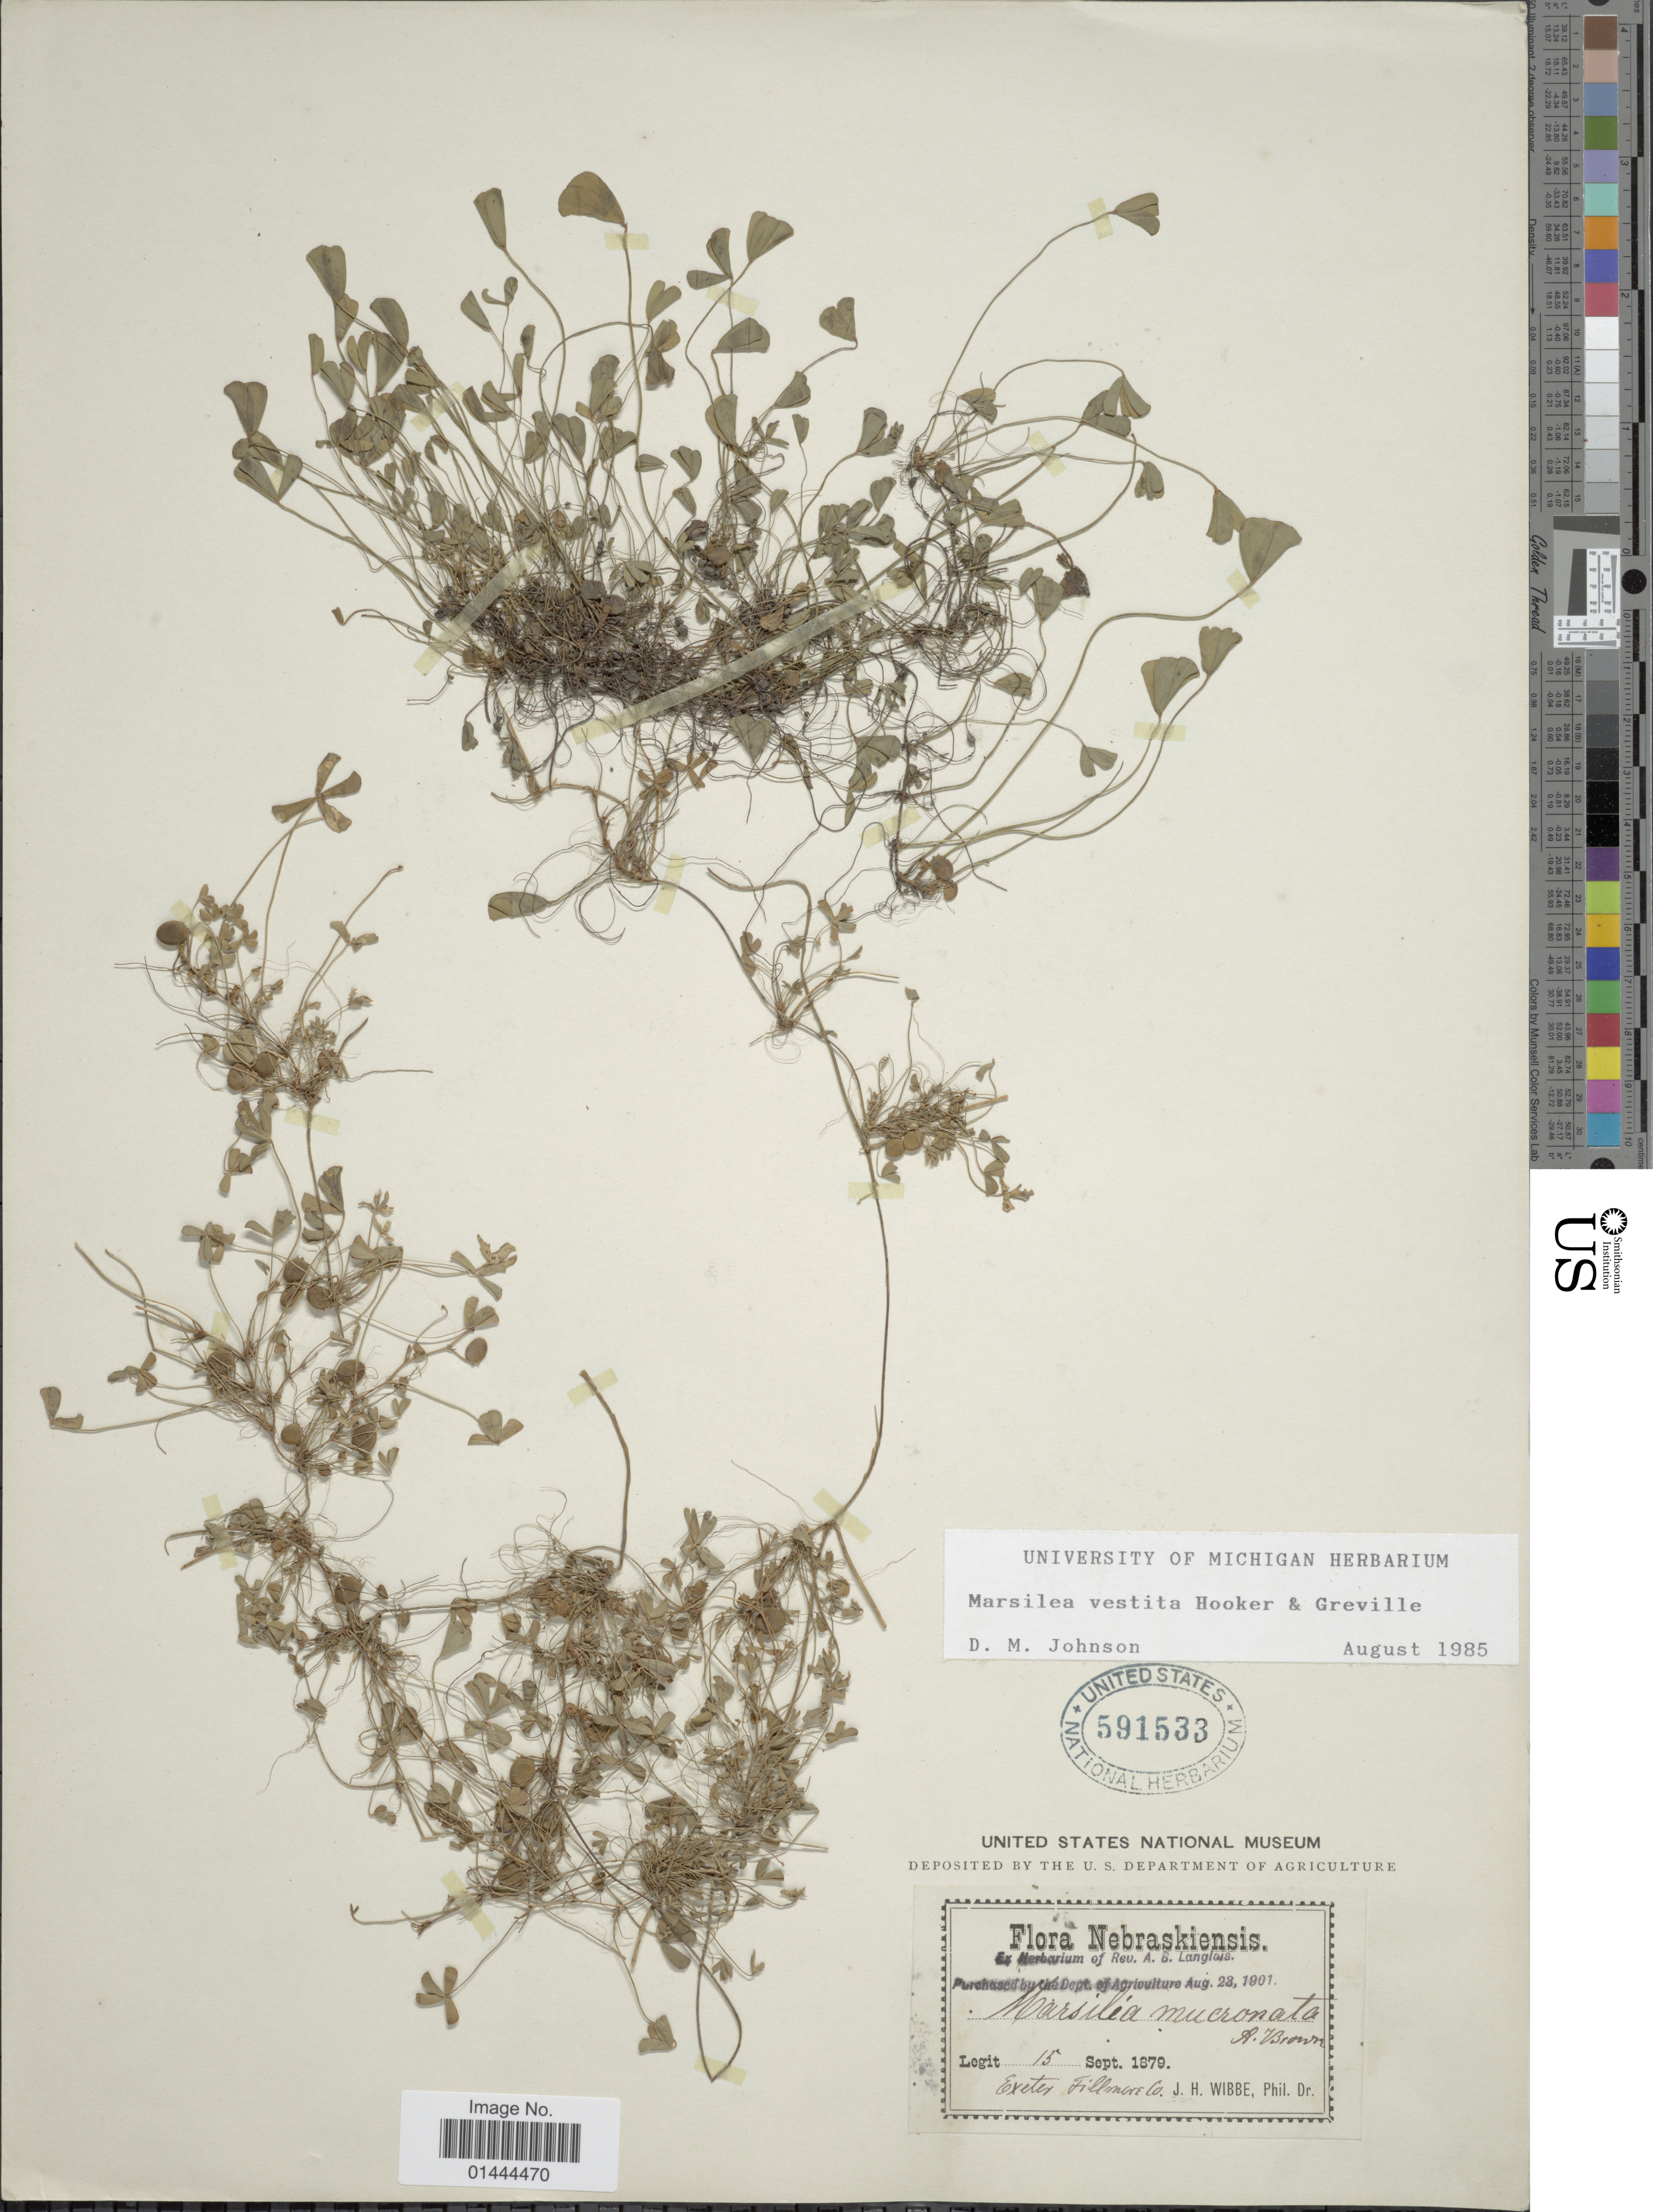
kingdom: Plantae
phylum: Tracheophyta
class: Polypodiopsida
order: Salviniales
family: Marsileaceae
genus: Marsilea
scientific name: Marsilea vestita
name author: Hook. & Grev.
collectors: J. Wibbe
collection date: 1879-09-15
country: United States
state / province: Nebraska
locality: Exeter Fillmore Co.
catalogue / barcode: US 591533